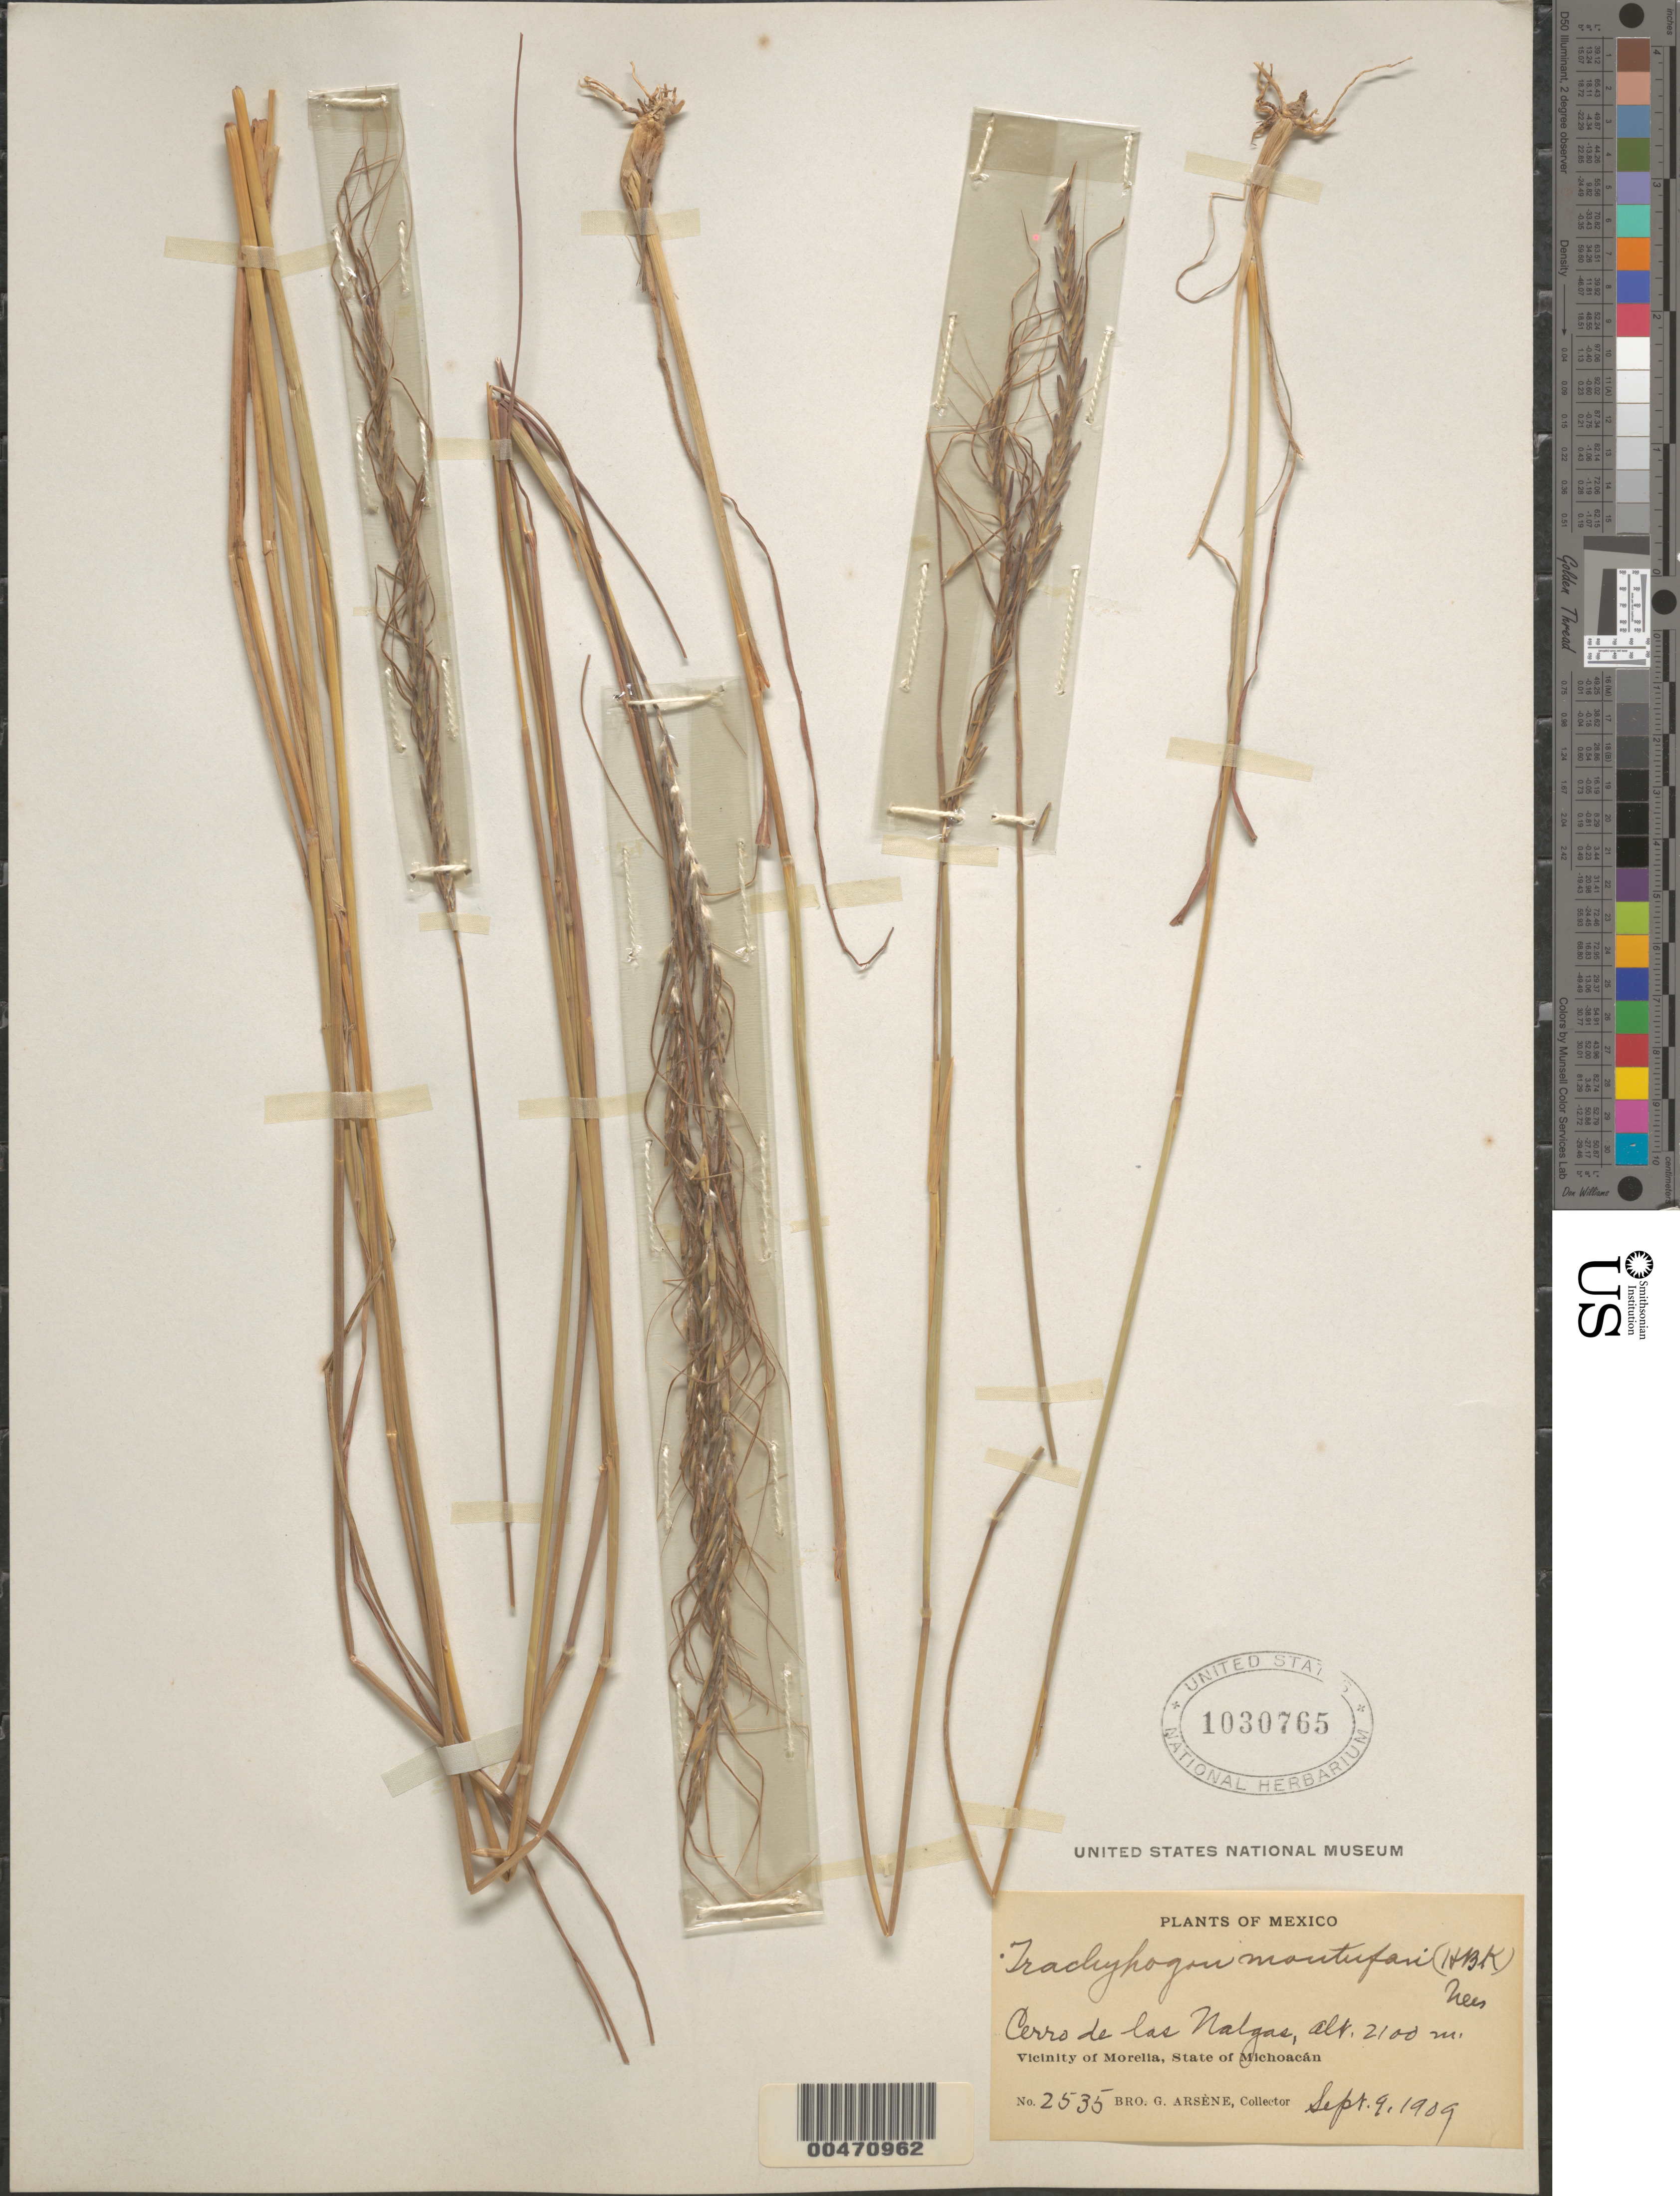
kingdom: Plantae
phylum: Tracheophyta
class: Liliopsida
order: Poales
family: Poaceae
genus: Trachypogon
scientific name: Trachypogon montufari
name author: (Kunth) Nees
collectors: Bro. G. Arsène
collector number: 2535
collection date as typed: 9 Sep 1909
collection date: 1909-09-09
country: Mexico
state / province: Michoacán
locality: Cerro de las Nalgas, vicinity of Morelia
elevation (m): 2100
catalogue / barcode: US 1030765